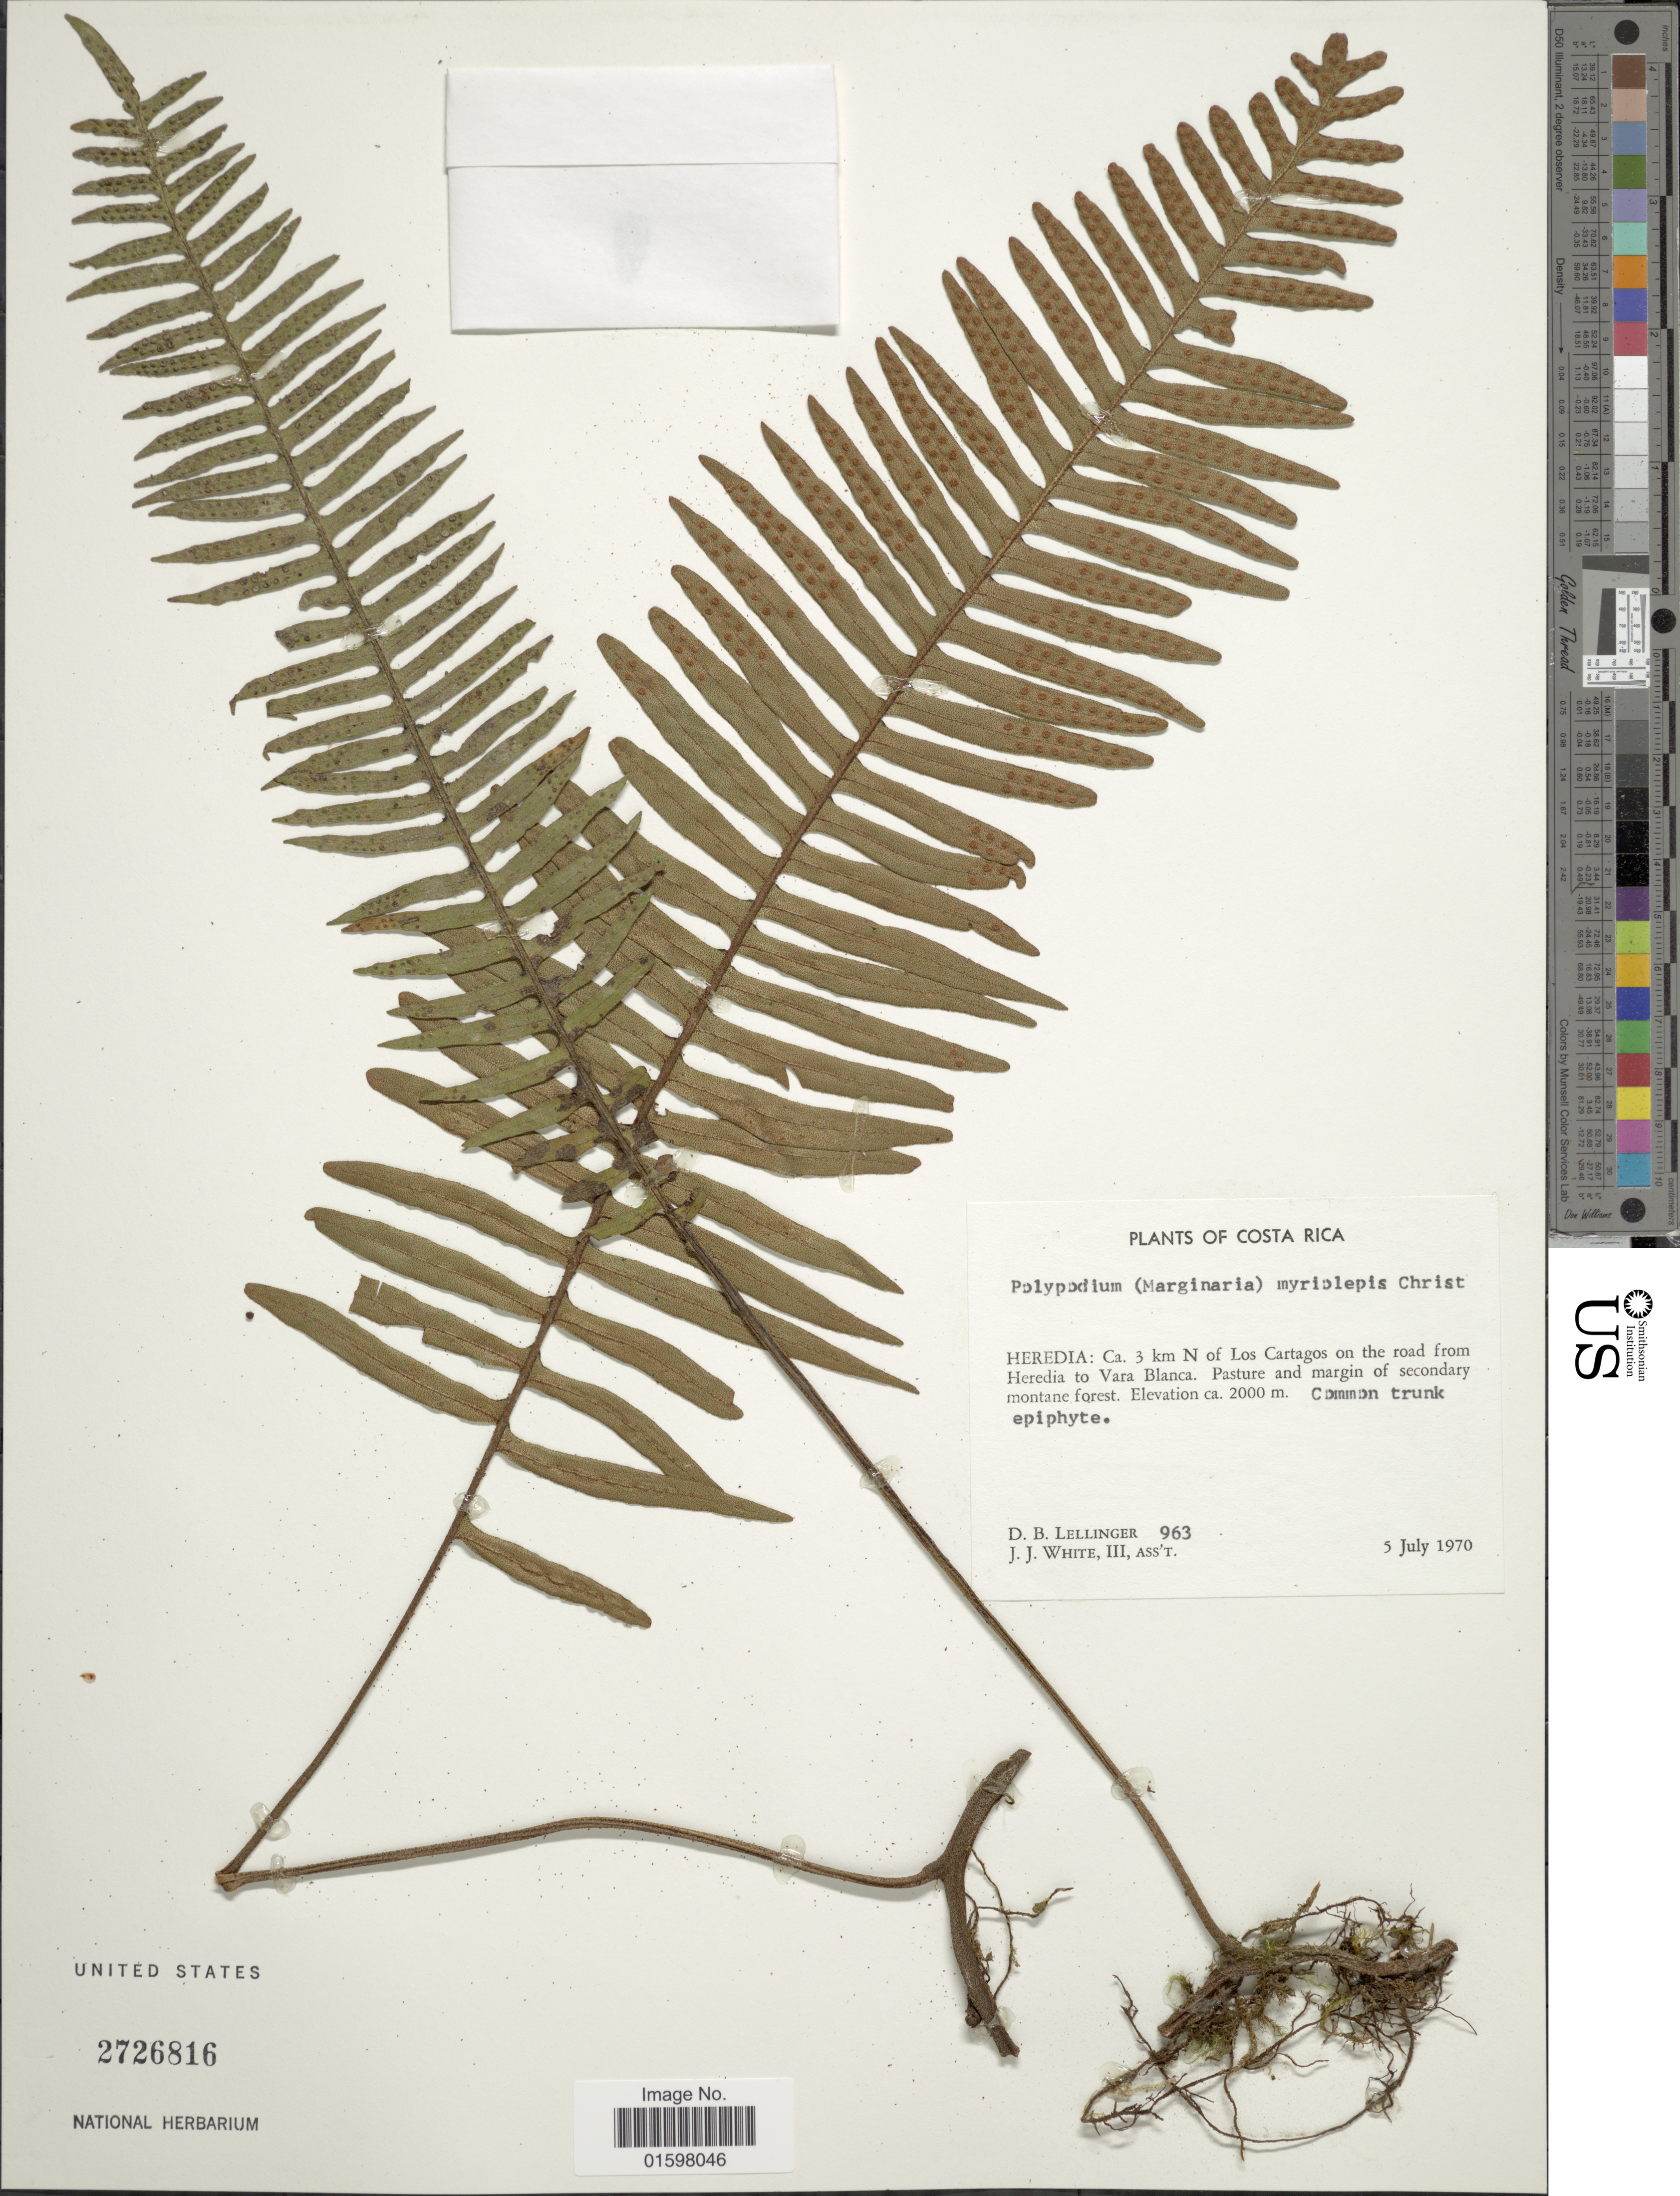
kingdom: Plantae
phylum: Tracheophyta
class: Polypodiopsida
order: Polypodiales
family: Polypodiaceae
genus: Pleopeltis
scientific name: Pleopeltis myriolepis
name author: (Christ) A.R. Sm. & Tejero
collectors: D. B. Lellinger & J. J. White III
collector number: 963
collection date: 1970-07-05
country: Costa Rica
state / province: Heredia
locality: Ca. 3 km N of Los Caeragos on the road from Heredia to Vara Blanca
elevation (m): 2000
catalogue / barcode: US 2726816